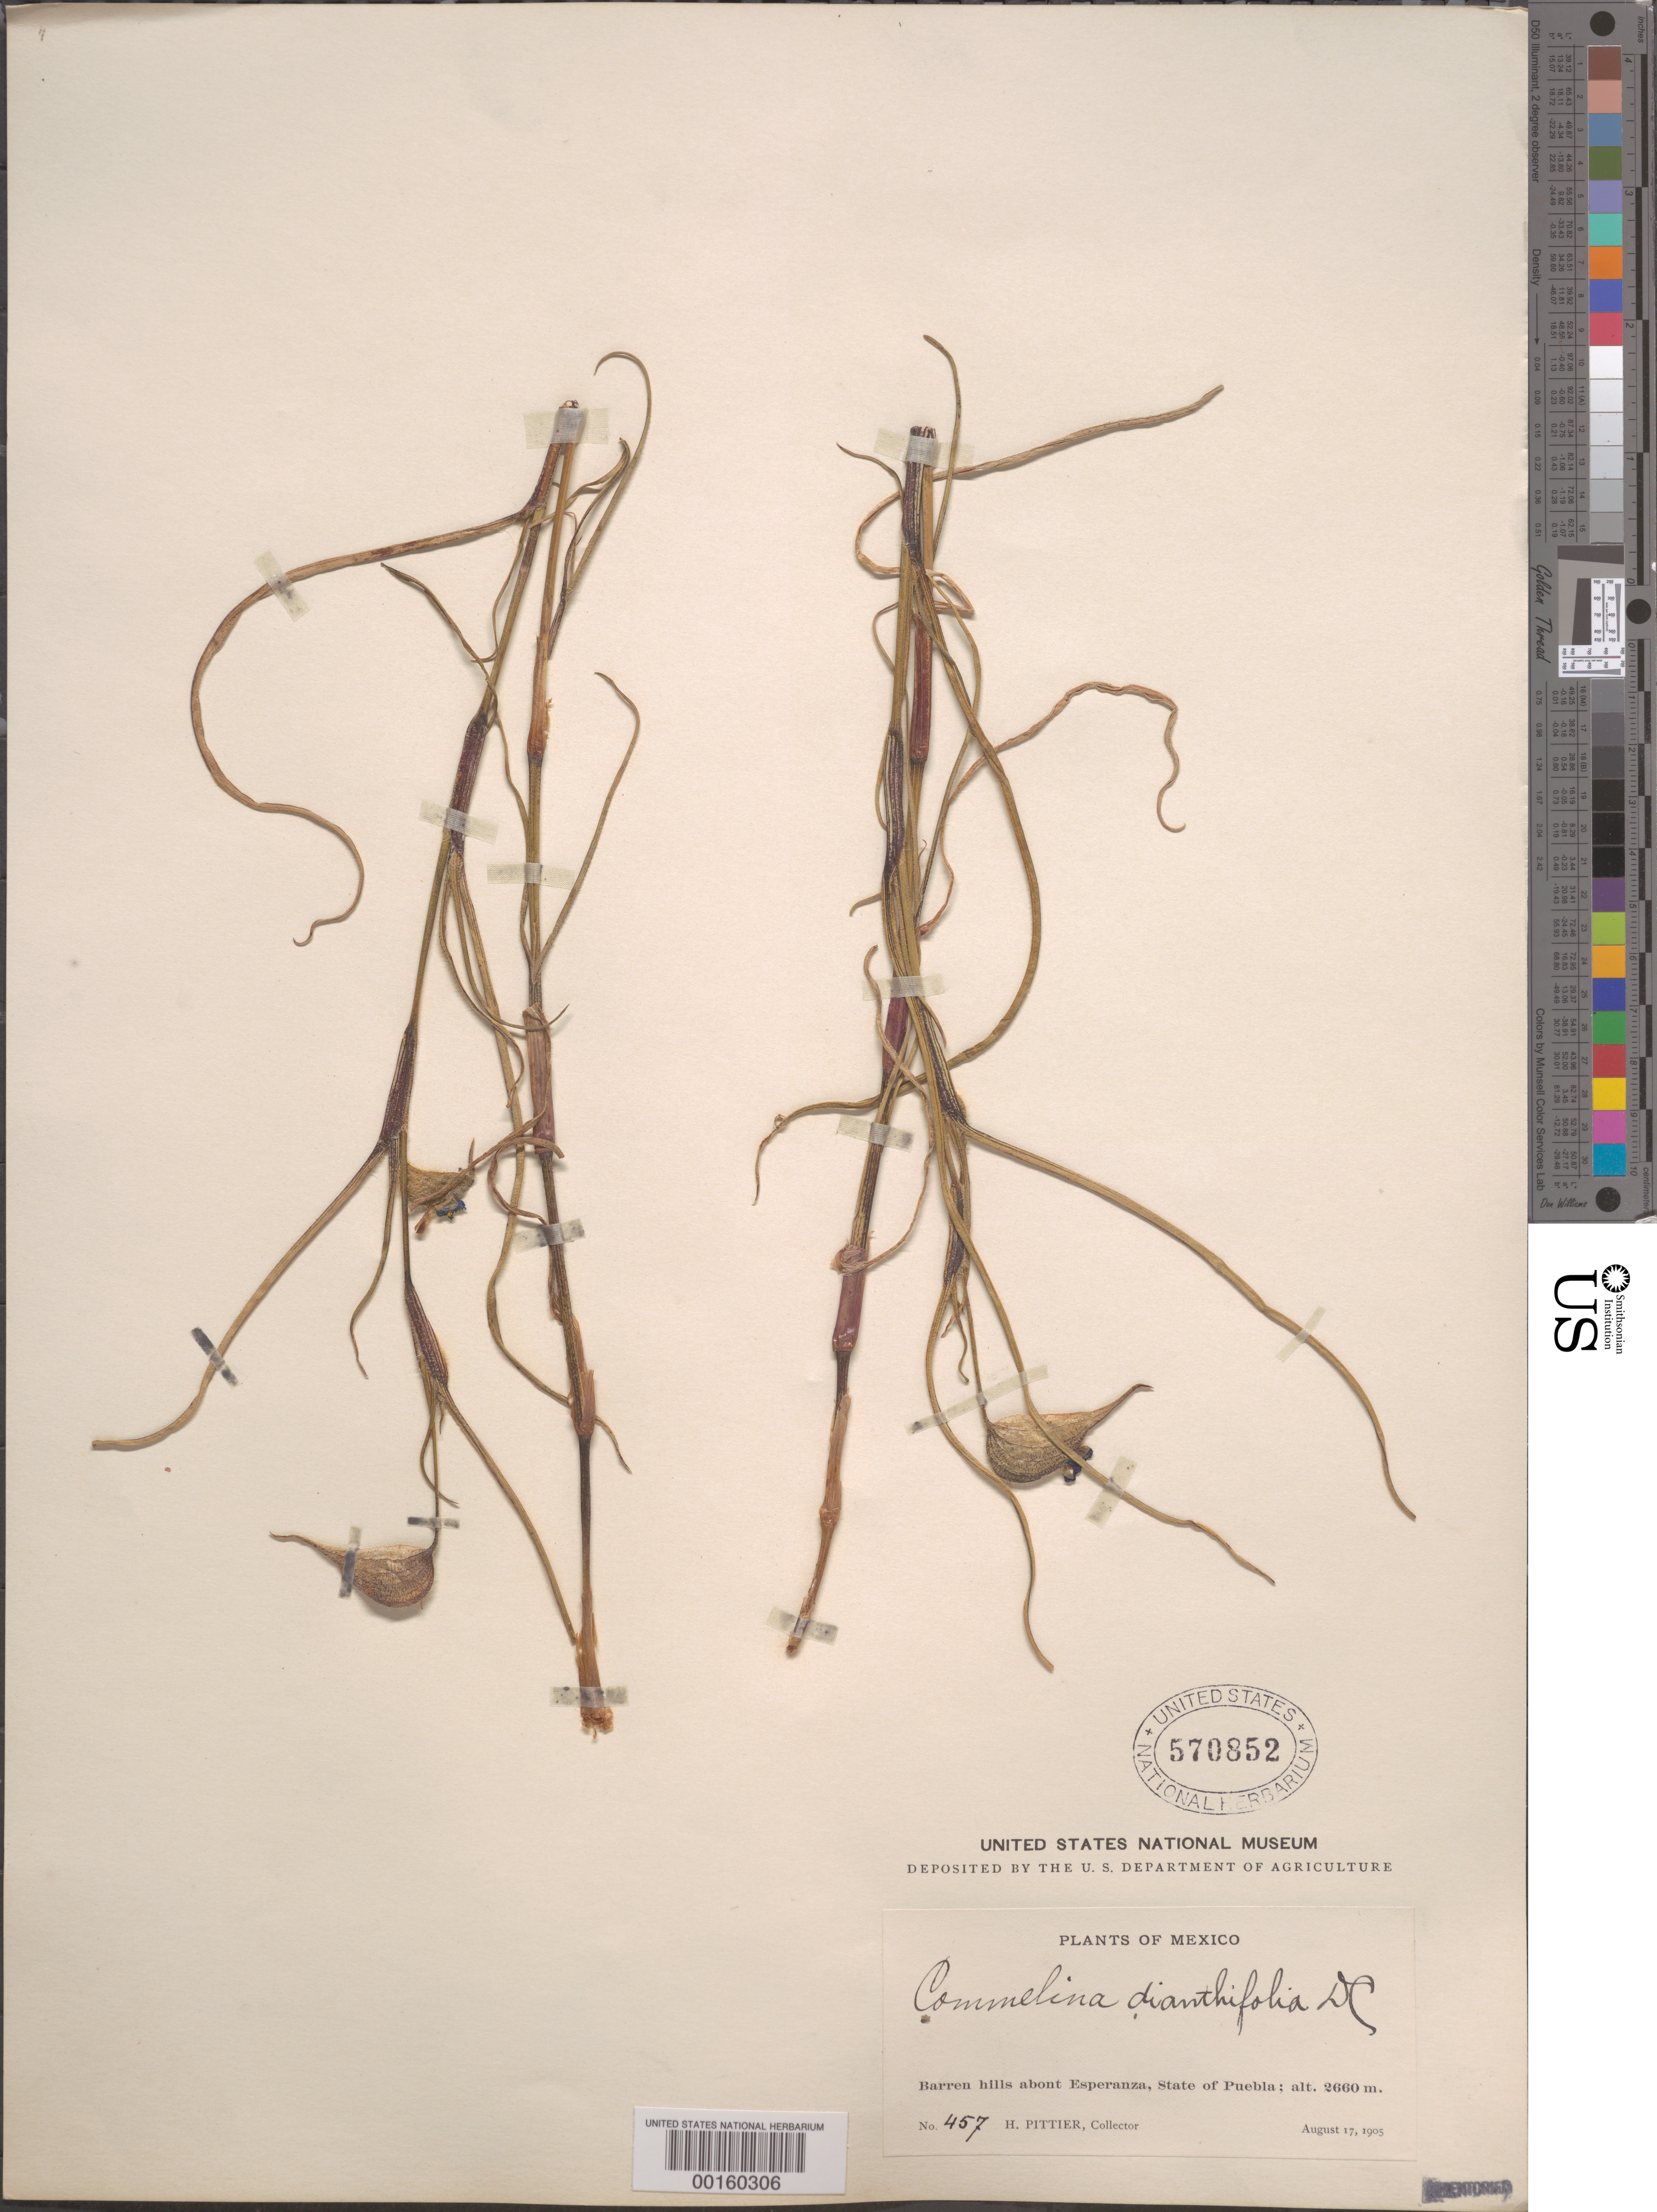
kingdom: Plantae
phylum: Tracheophyta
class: Liliopsida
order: Commelinales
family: Commelinaceae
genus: Commelina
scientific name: Commelina dianthifolia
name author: Redouté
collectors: H. F. Pittier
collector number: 457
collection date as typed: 17 Aug 1905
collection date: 1905-08-17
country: Mexico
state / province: Puebla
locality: Esperanza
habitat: Barren hills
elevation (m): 2660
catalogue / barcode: US 570852